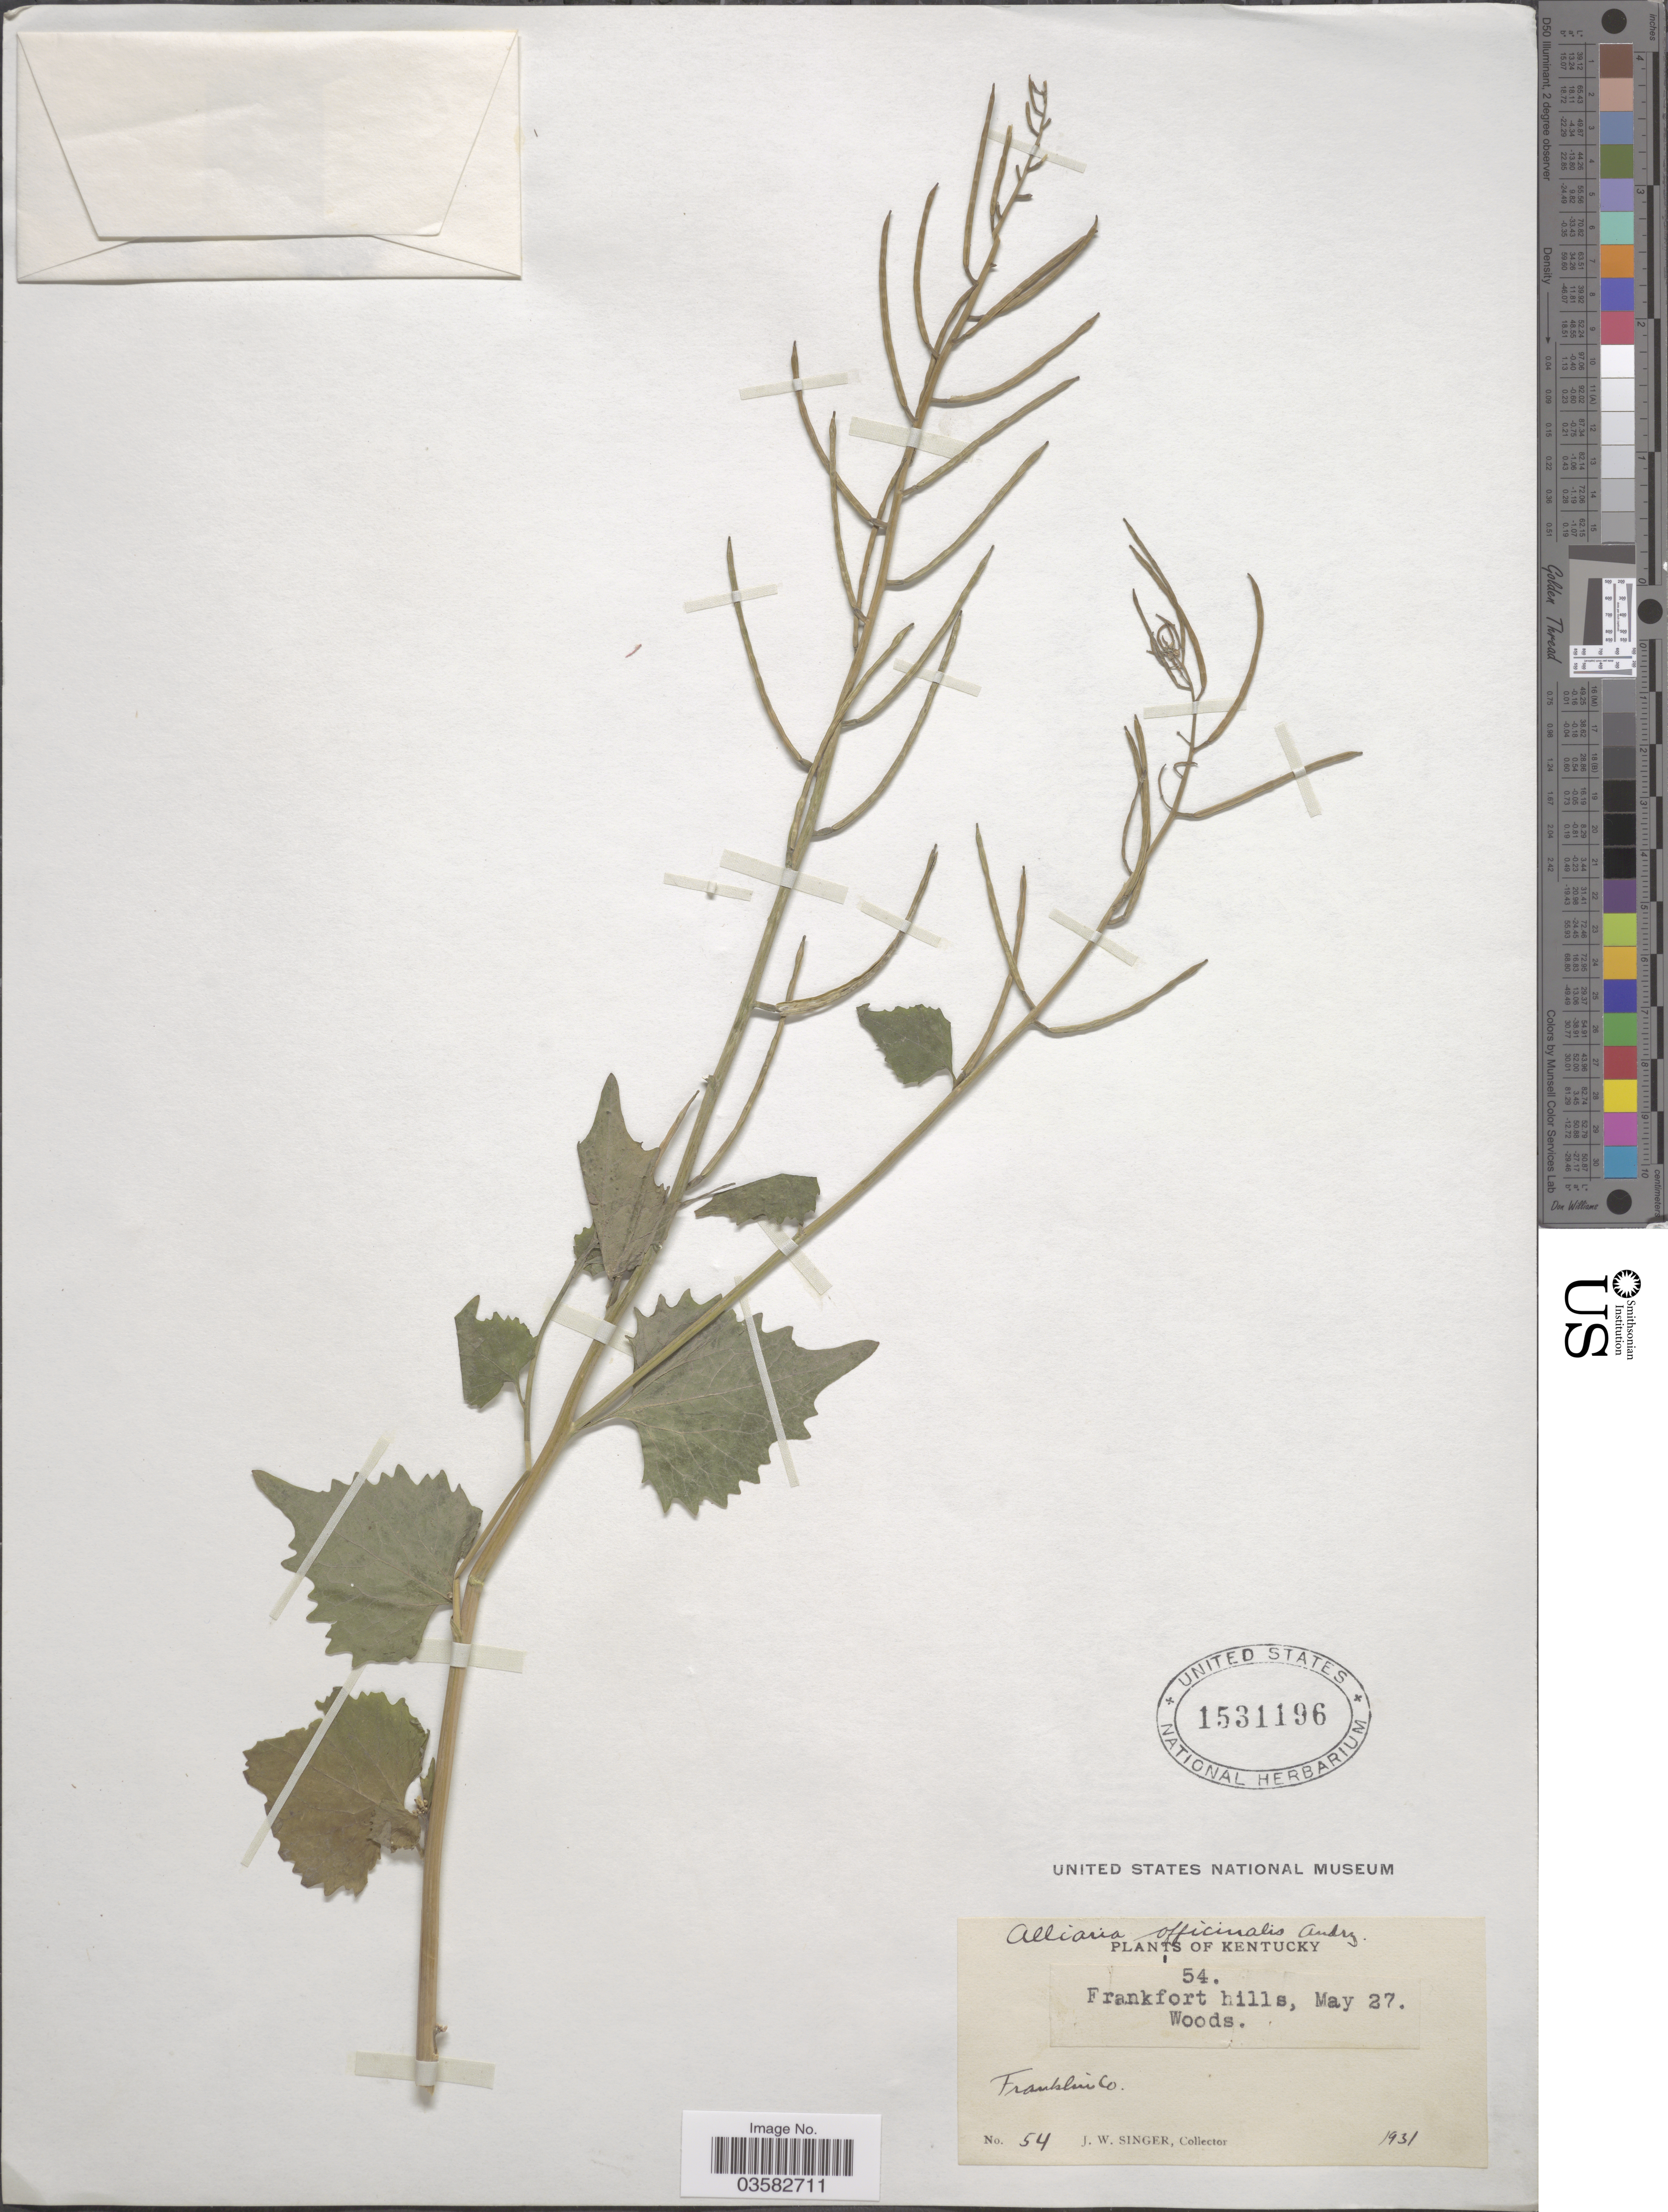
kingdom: Plantae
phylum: Tracheophyta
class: Magnoliopsida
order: Brassicales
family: Brassicaceae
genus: Alliaria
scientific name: Alliaria officinalis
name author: Andrz. ex DC.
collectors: J. EW. Singer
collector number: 54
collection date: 1931-05-27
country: United States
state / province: Kentucky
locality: Frankfort hills. Franklin Co.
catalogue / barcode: US 1531196